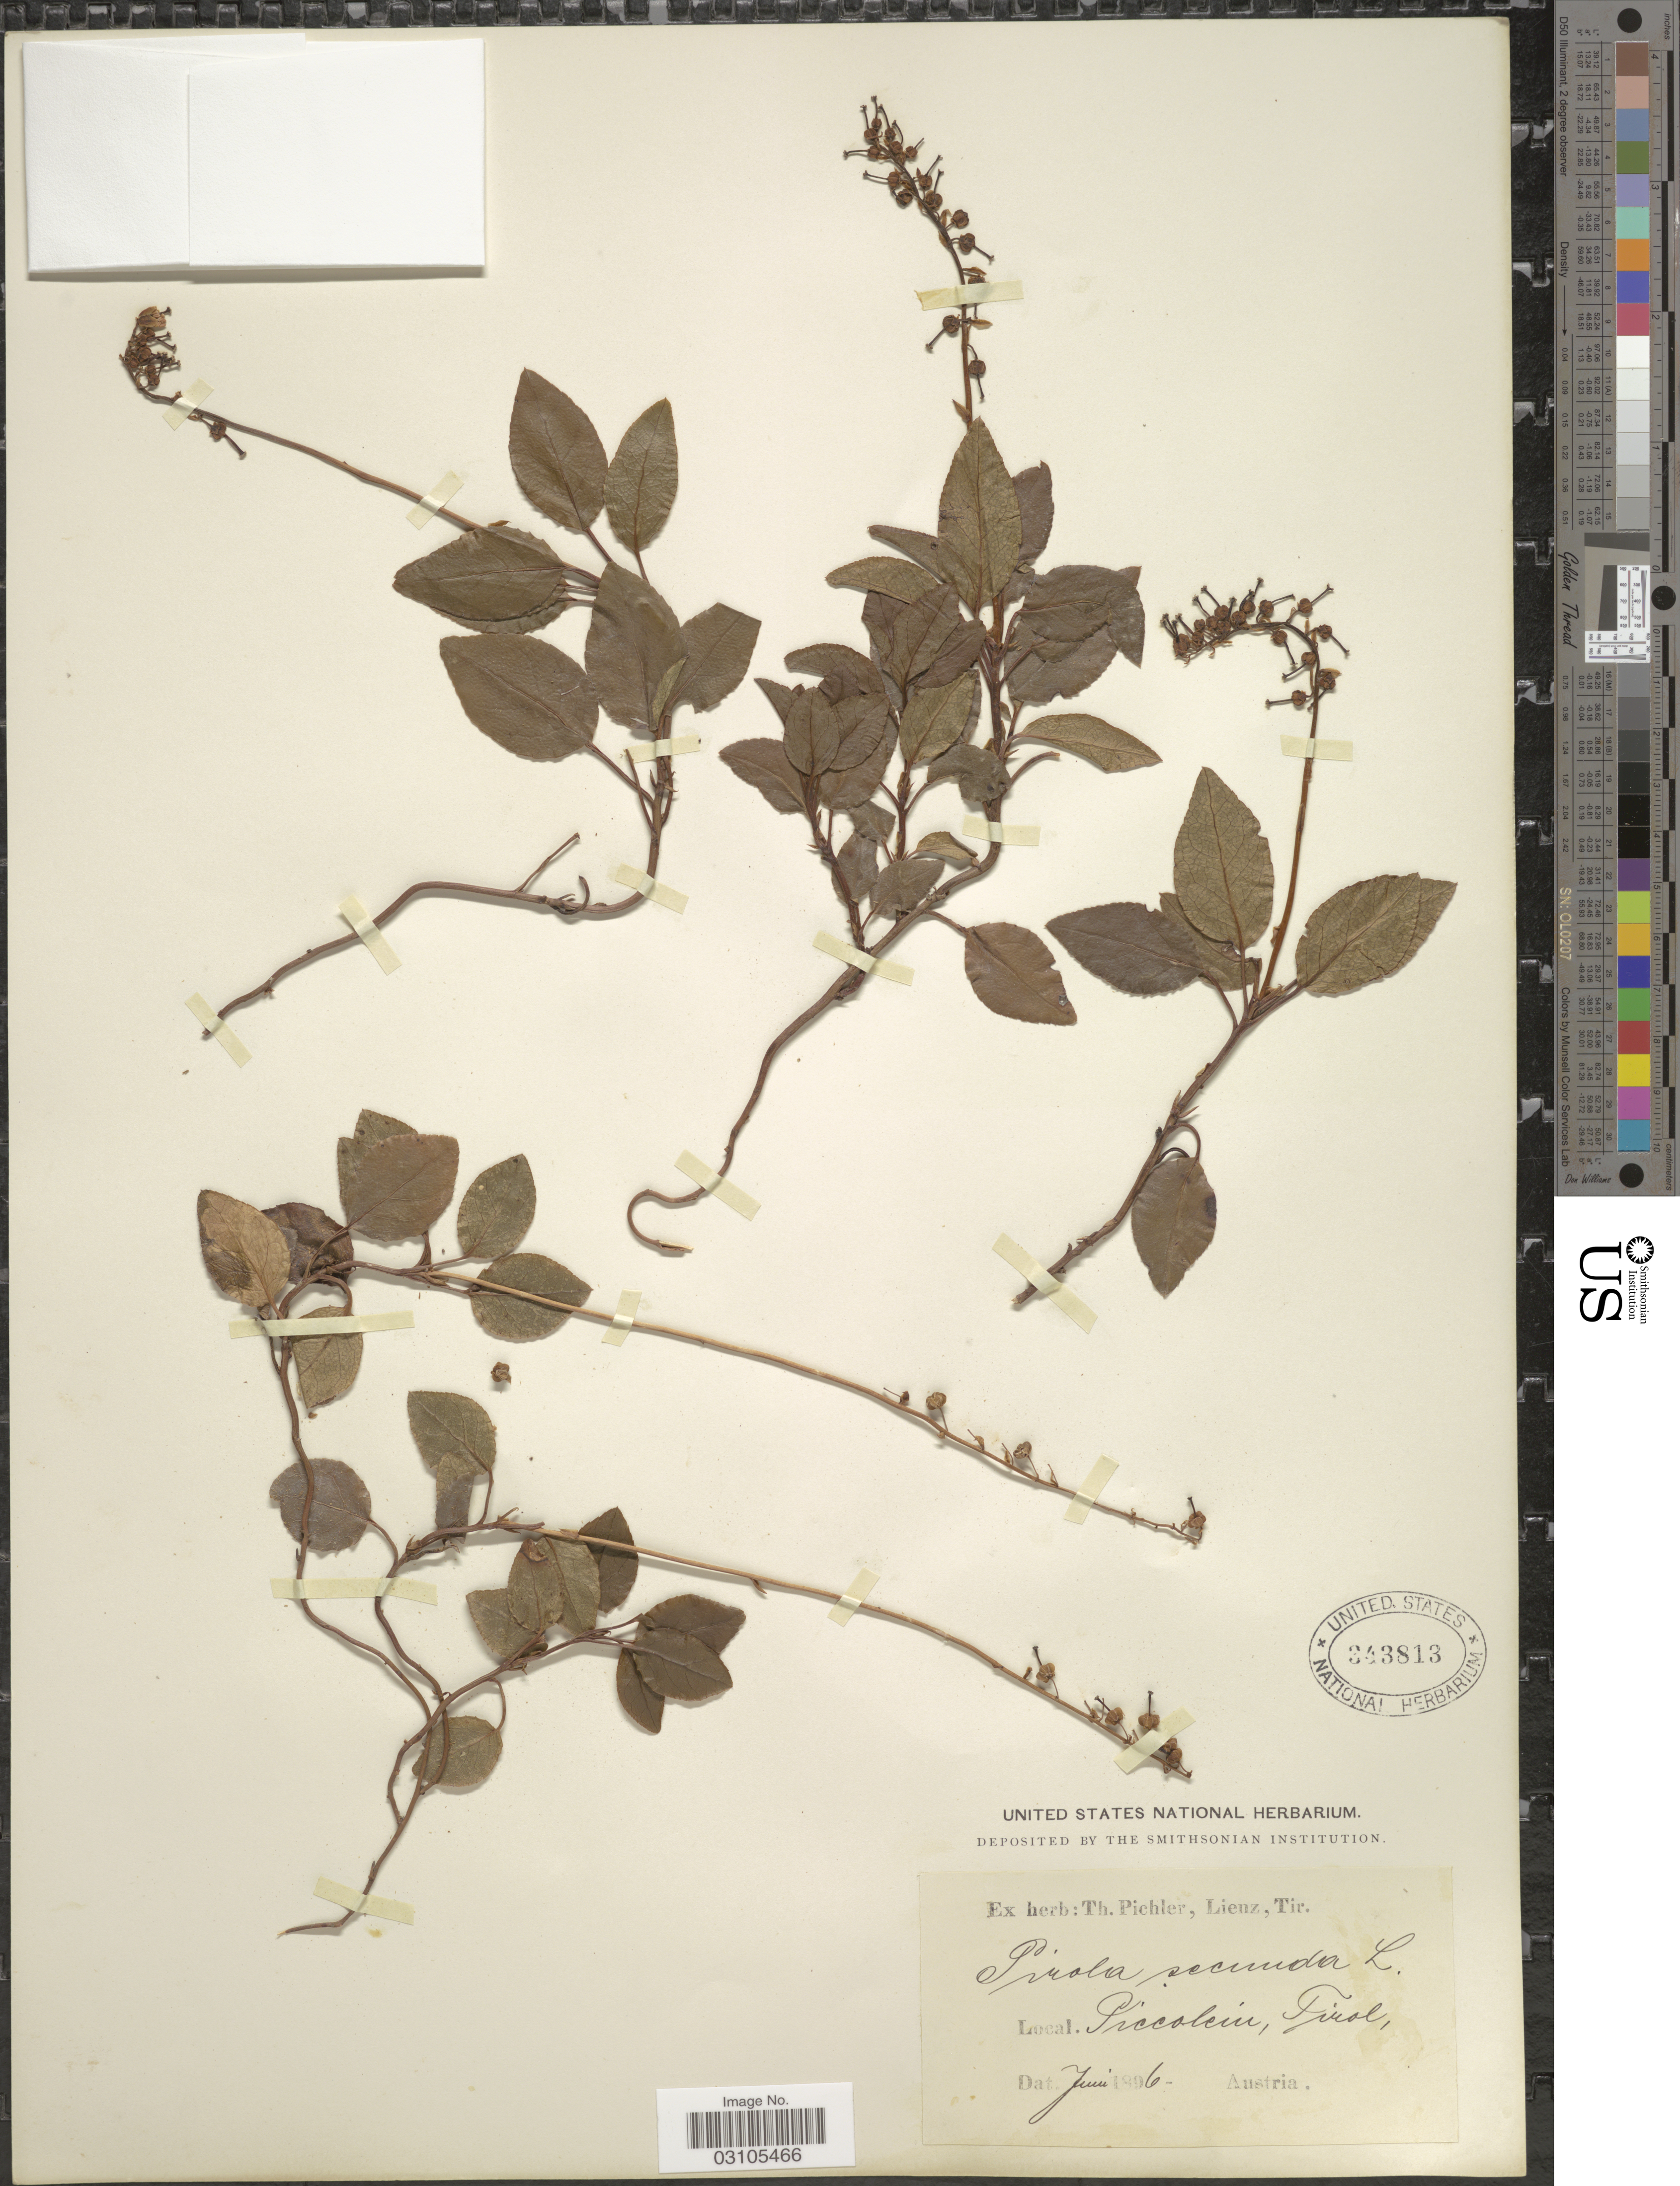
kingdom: Plantae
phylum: Tracheophyta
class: Magnoliopsida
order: Ericales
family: Ericaceae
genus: Orthilia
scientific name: Orthilia secunda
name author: (L.) House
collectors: ex herb. T. Pichler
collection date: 1896-06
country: Austria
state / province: Tirol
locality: Piccolein.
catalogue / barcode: US 343813